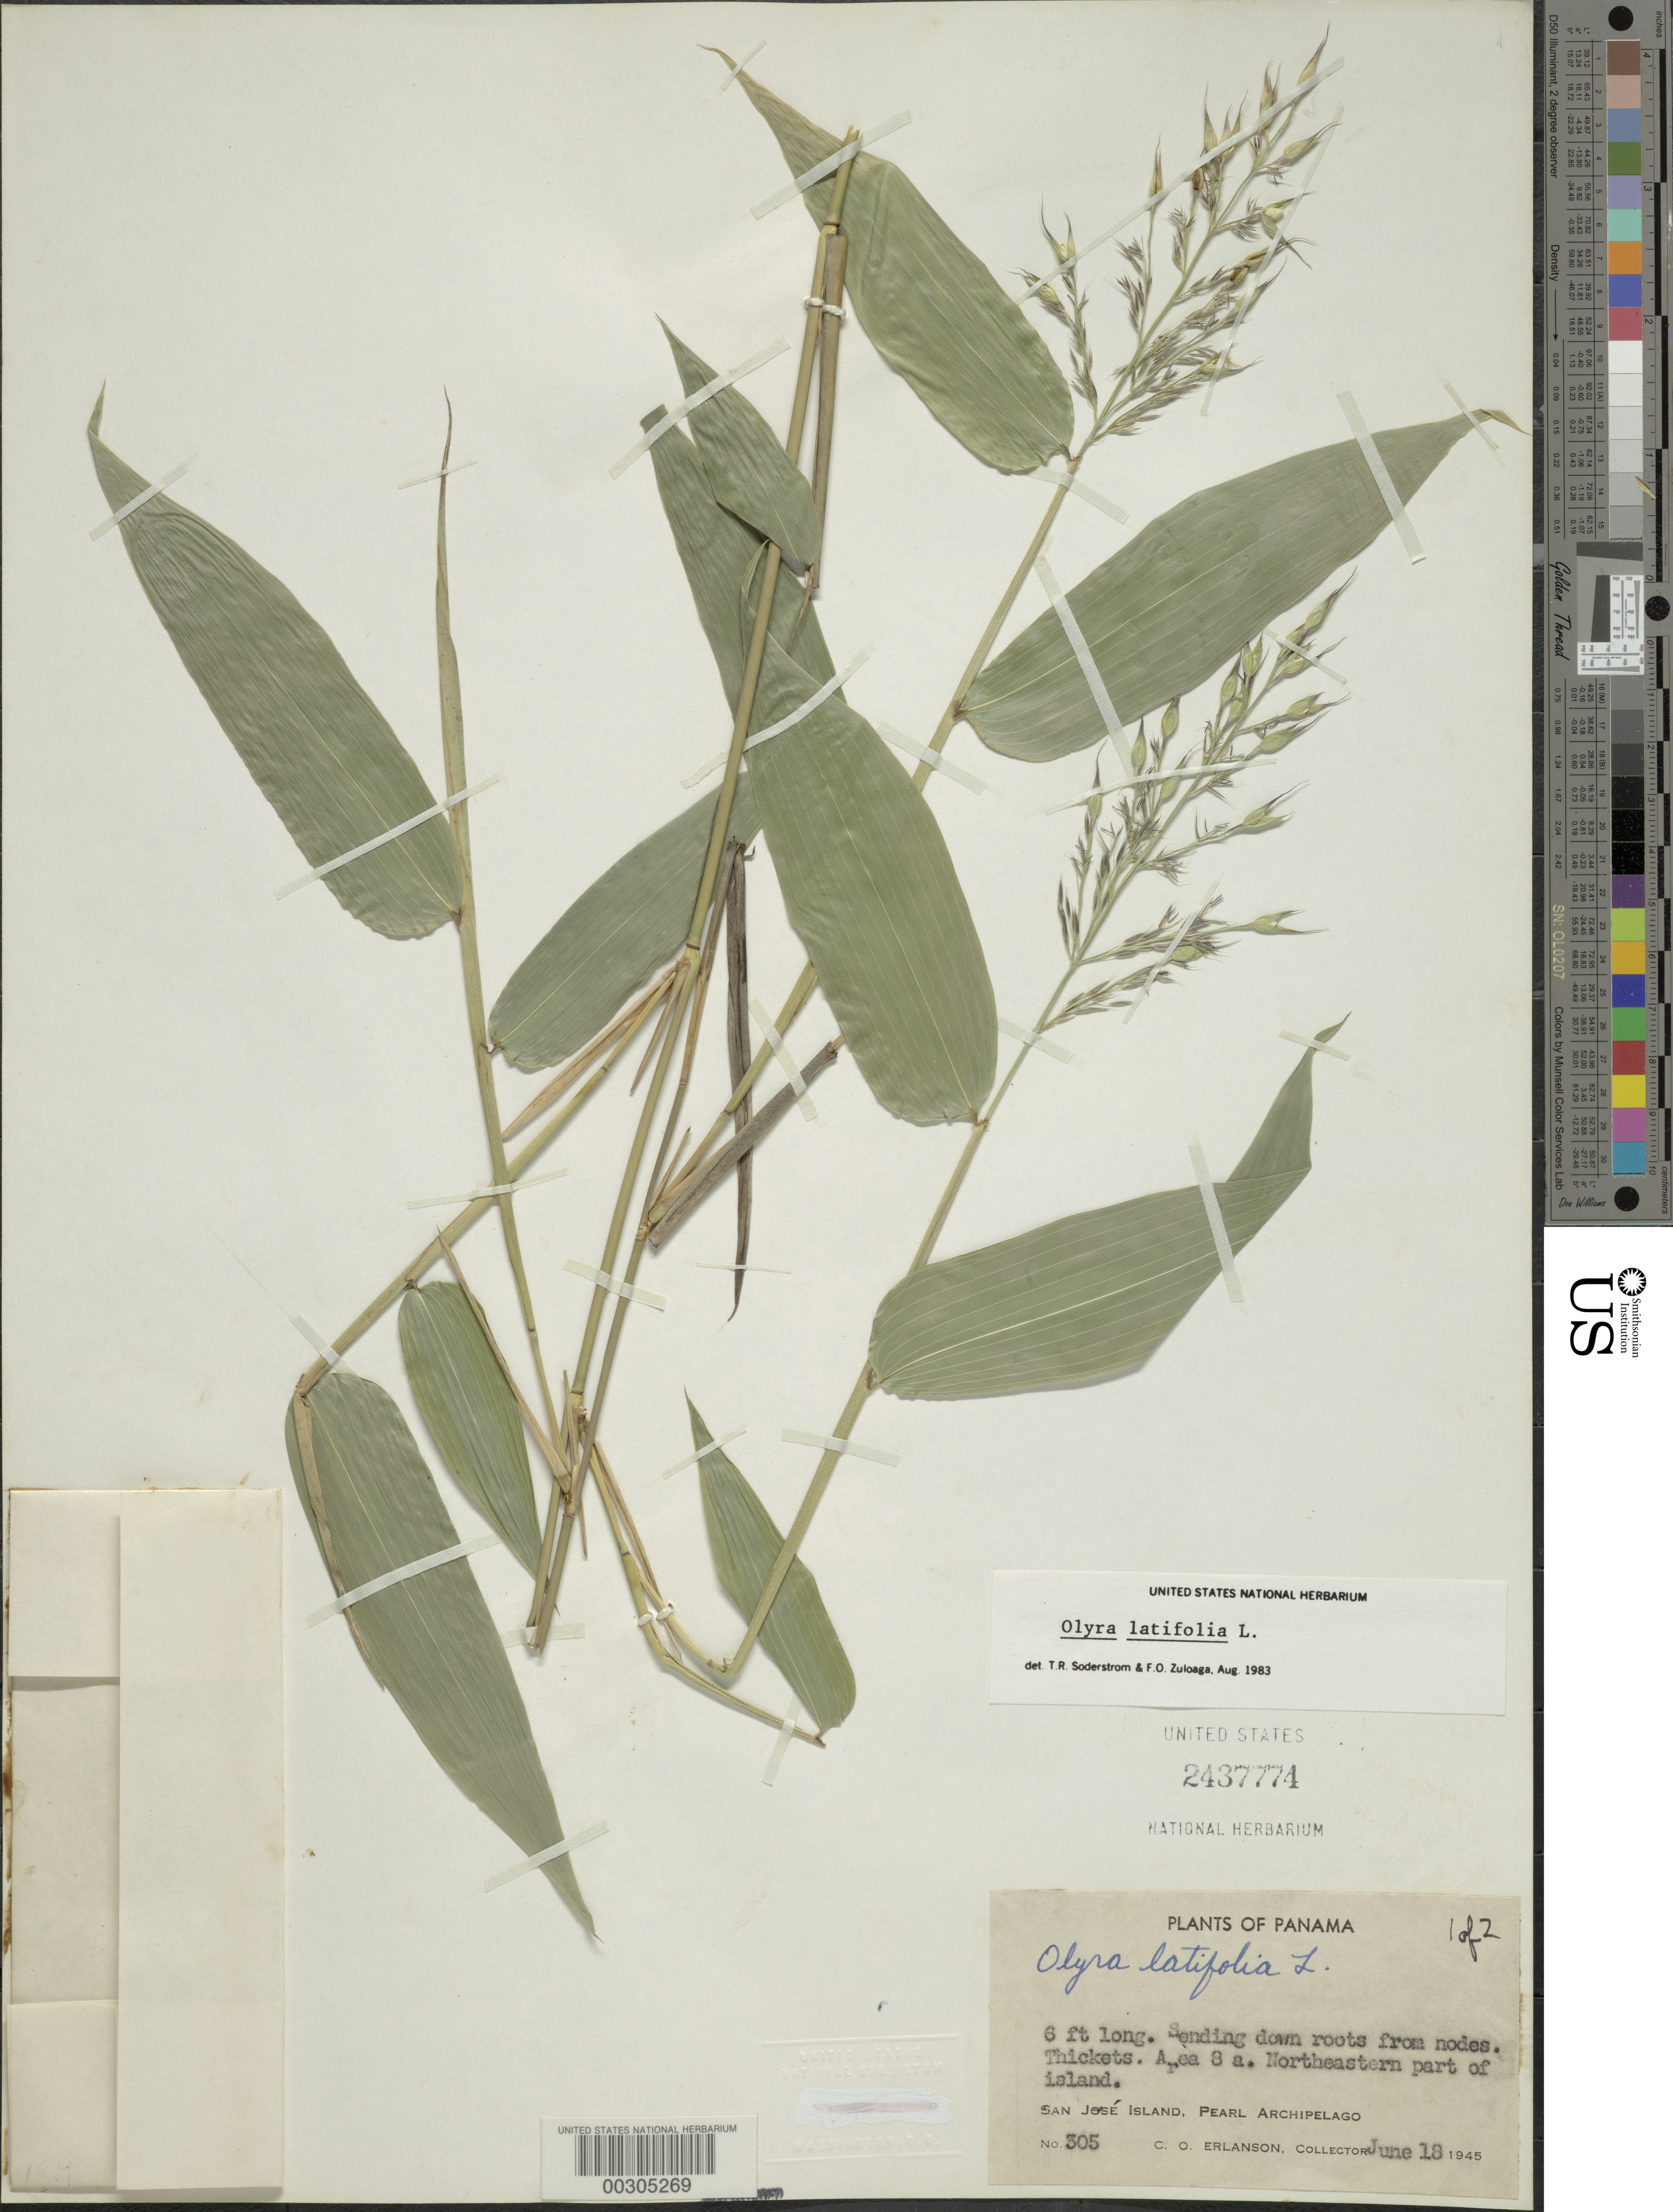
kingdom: Plantae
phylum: Tracheophyta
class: Liliopsida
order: Poales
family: Poaceae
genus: Olyra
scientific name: Olyra latifolia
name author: L.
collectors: C. O. Erlanson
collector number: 305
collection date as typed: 18 Jun 1945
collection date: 1945-06-18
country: Panama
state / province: Panamá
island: San José Island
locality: Arch. de las Perlas, Gulf of Panama [Perlas Is.]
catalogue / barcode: US 2437774